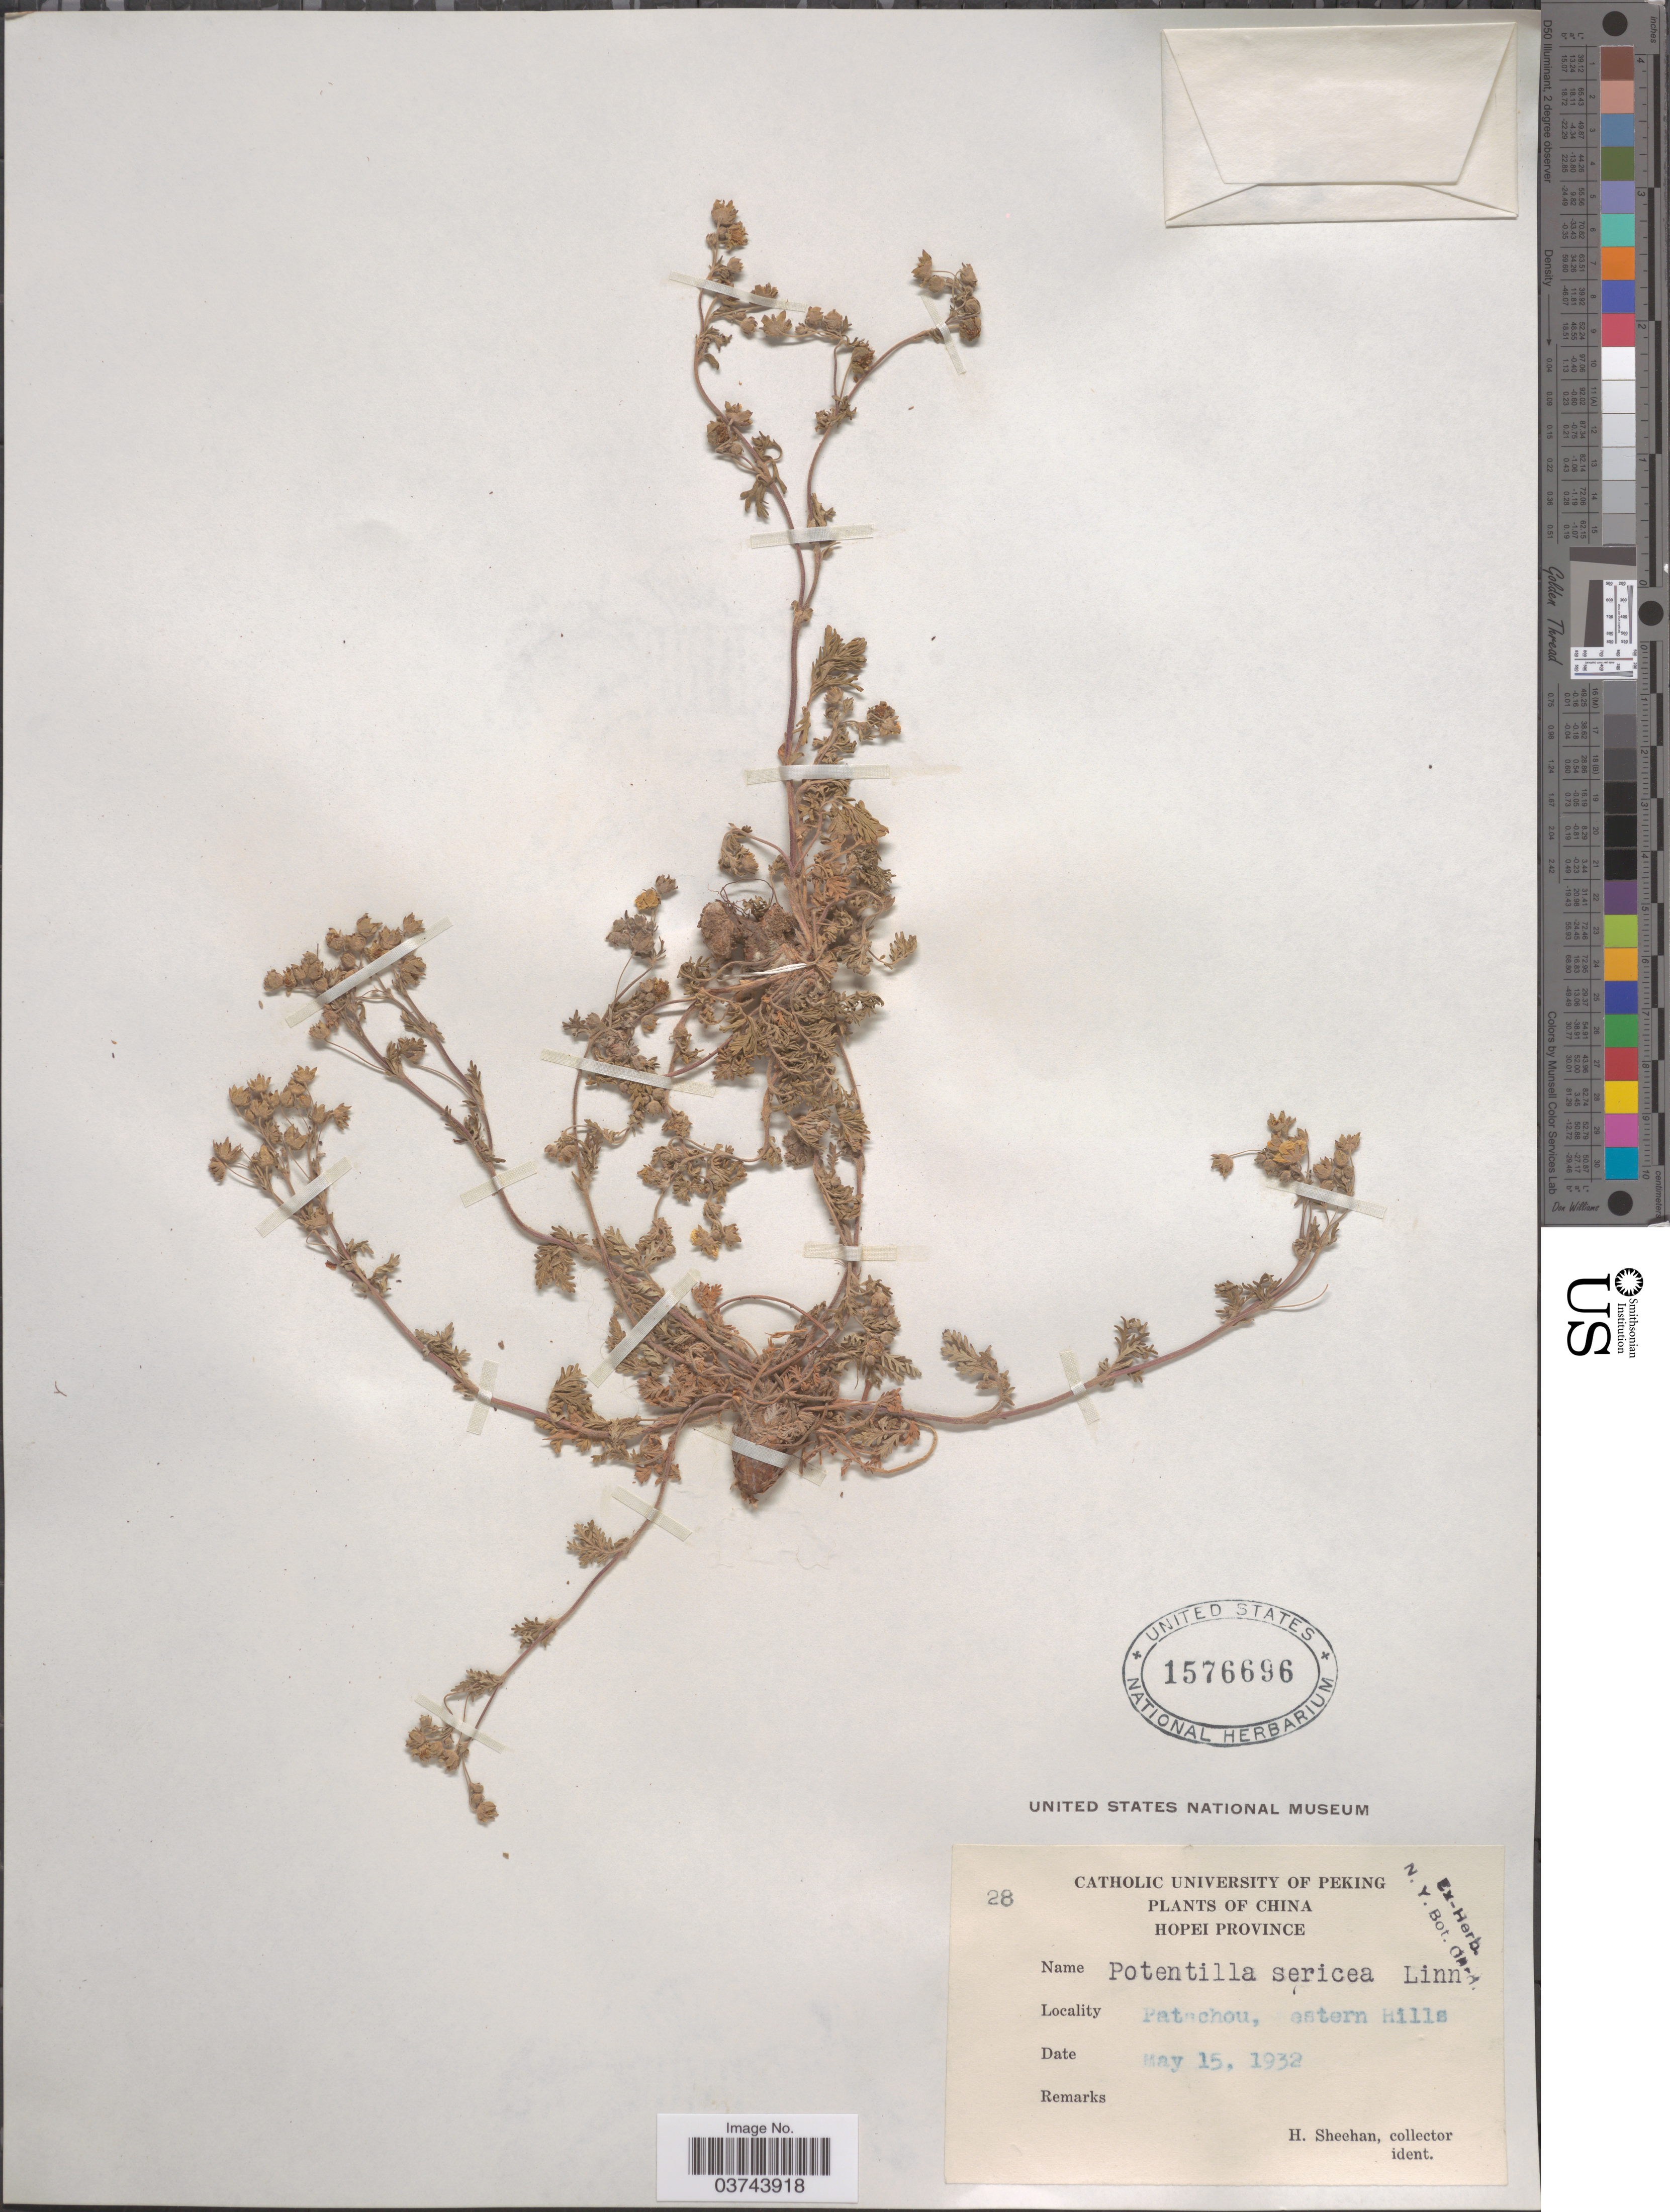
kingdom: Plantae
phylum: Tracheophyta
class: Magnoliopsida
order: Rosales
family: Rosaceae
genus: Potentilla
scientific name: Potentilla sericea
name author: L.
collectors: H. Sheehan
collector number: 28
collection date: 1932-05-15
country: China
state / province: Hebei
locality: Hopei Province. Patachou, estern Hills.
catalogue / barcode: US 1576696